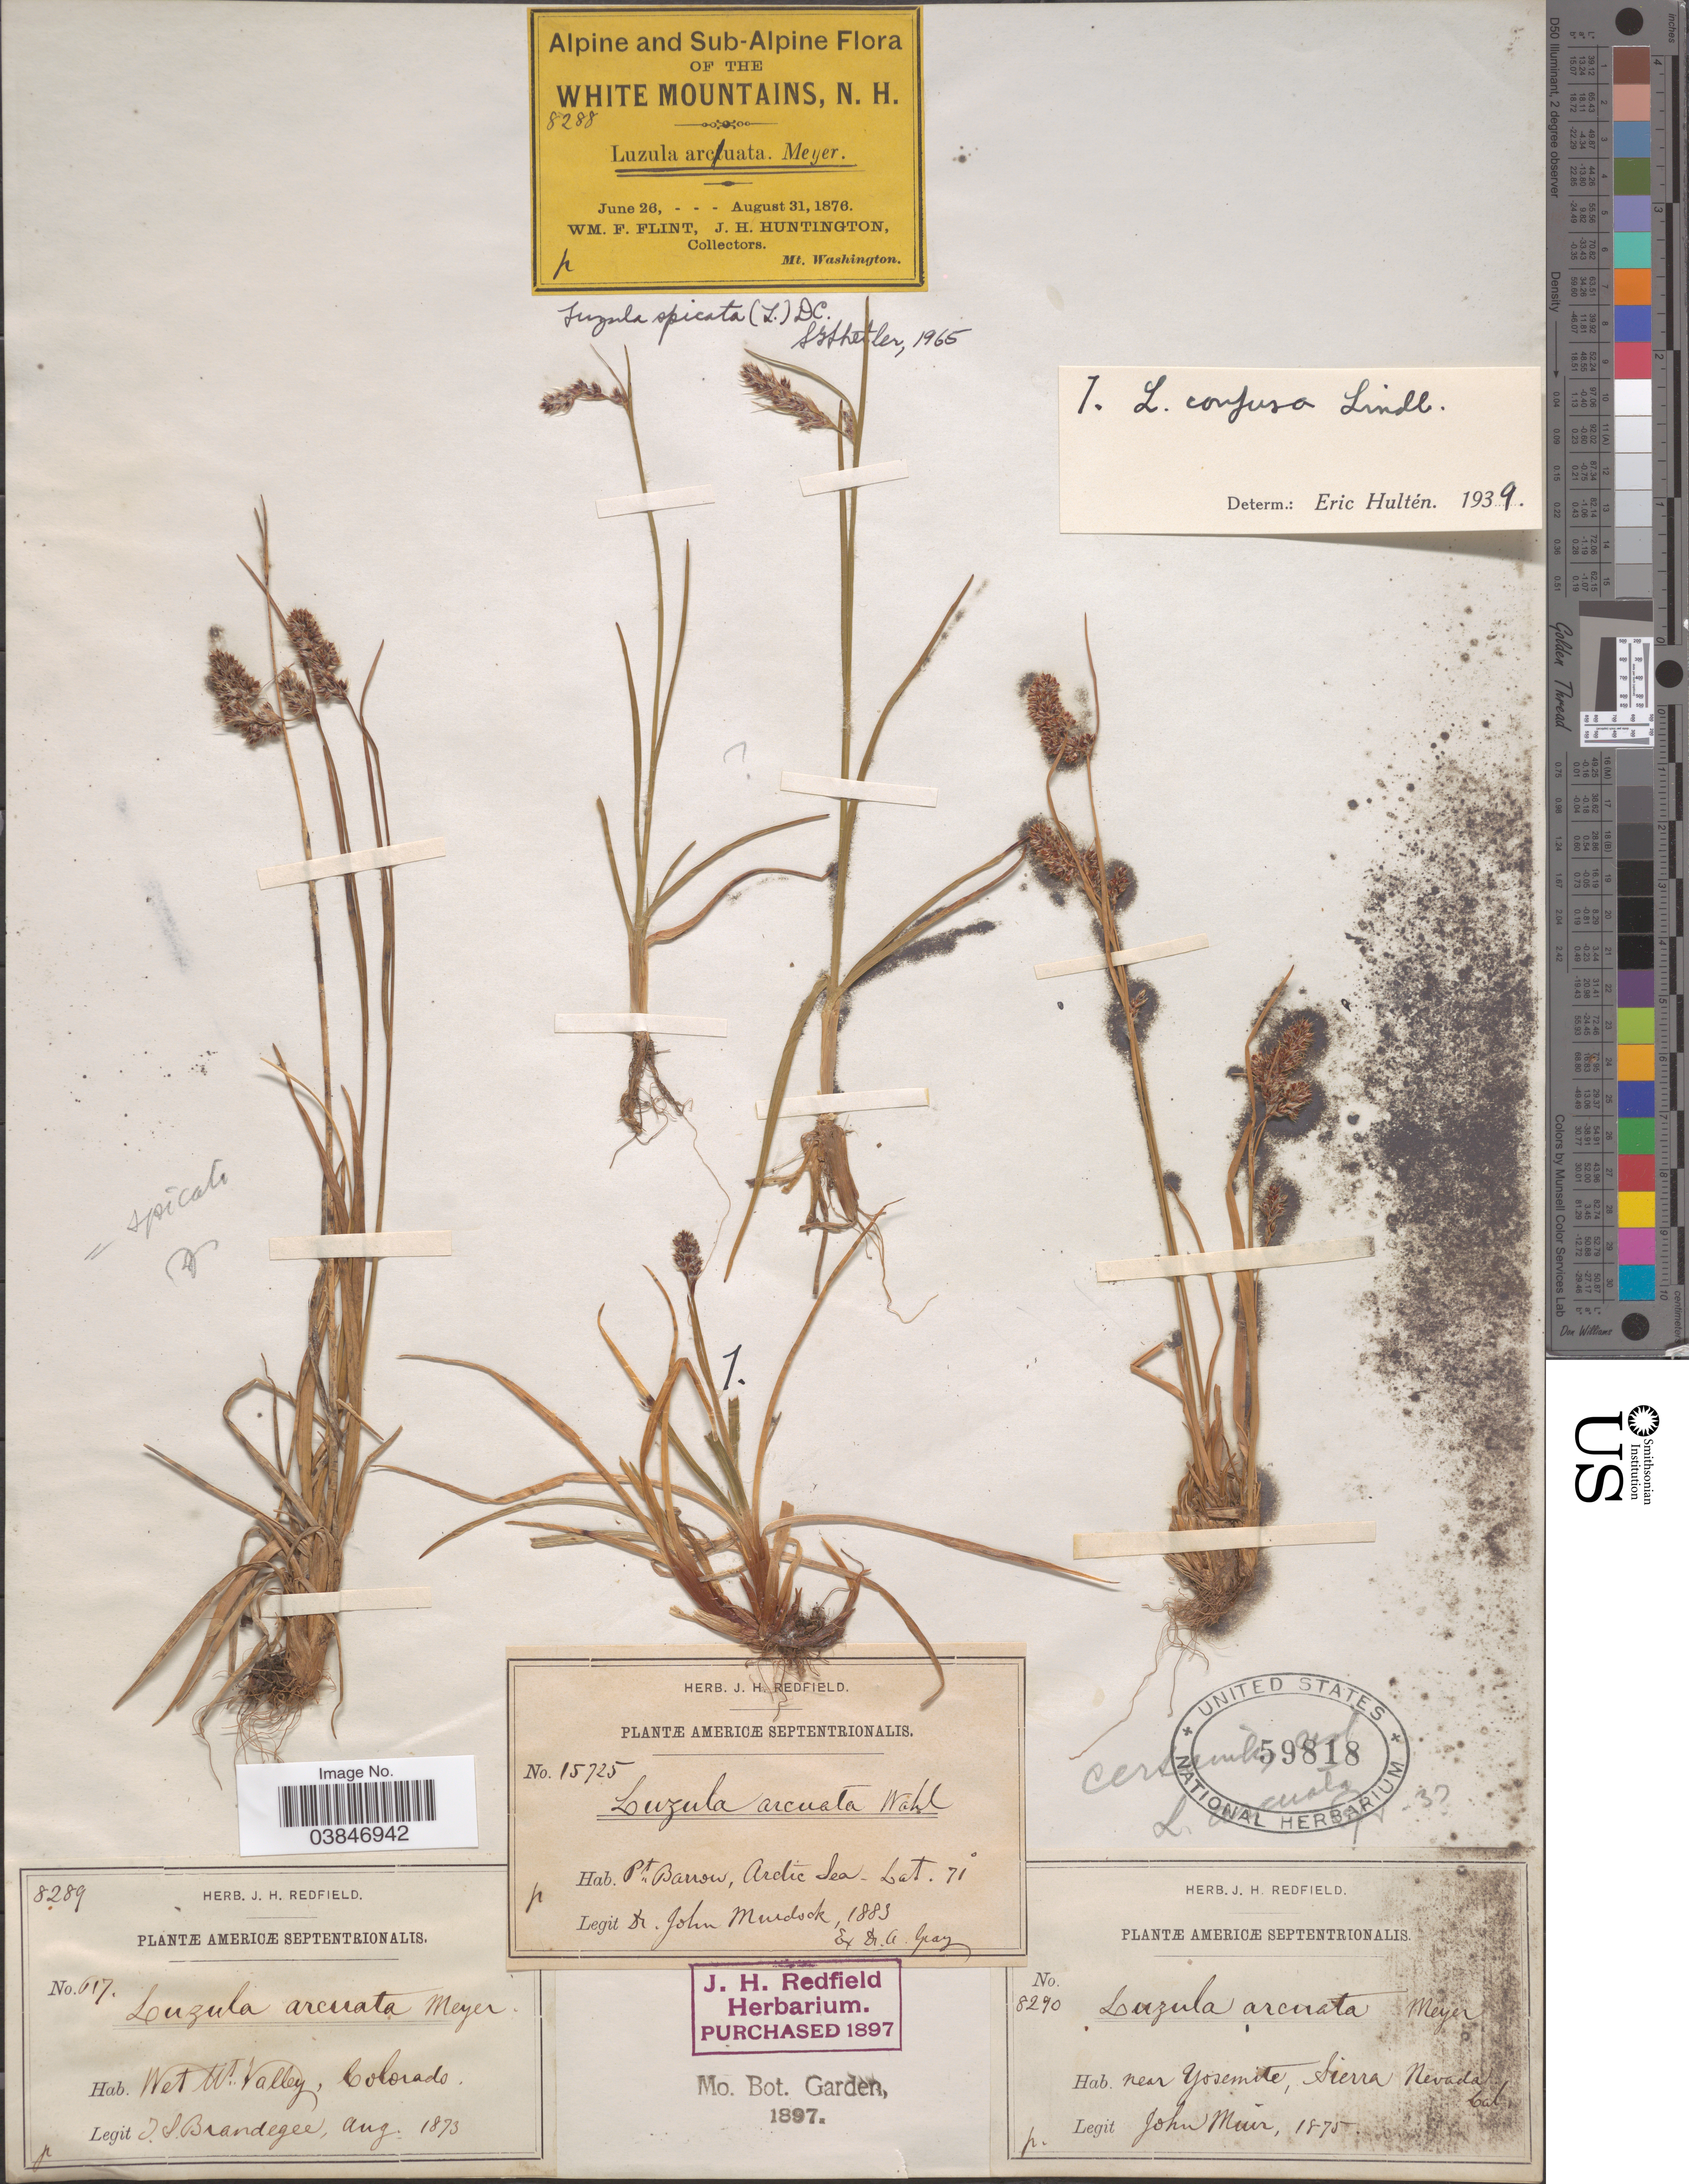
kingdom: Plantae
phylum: Tracheophyta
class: Liliopsida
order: Poales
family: Juncaceae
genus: Luzula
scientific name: Luzula spicata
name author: (L.) DC.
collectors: J. Muir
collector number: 8290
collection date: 1875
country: United States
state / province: California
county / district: Mariposa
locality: Americæ Septentrionalis. Near Yosemite, Sierra Nevada.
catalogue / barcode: US 59818-4